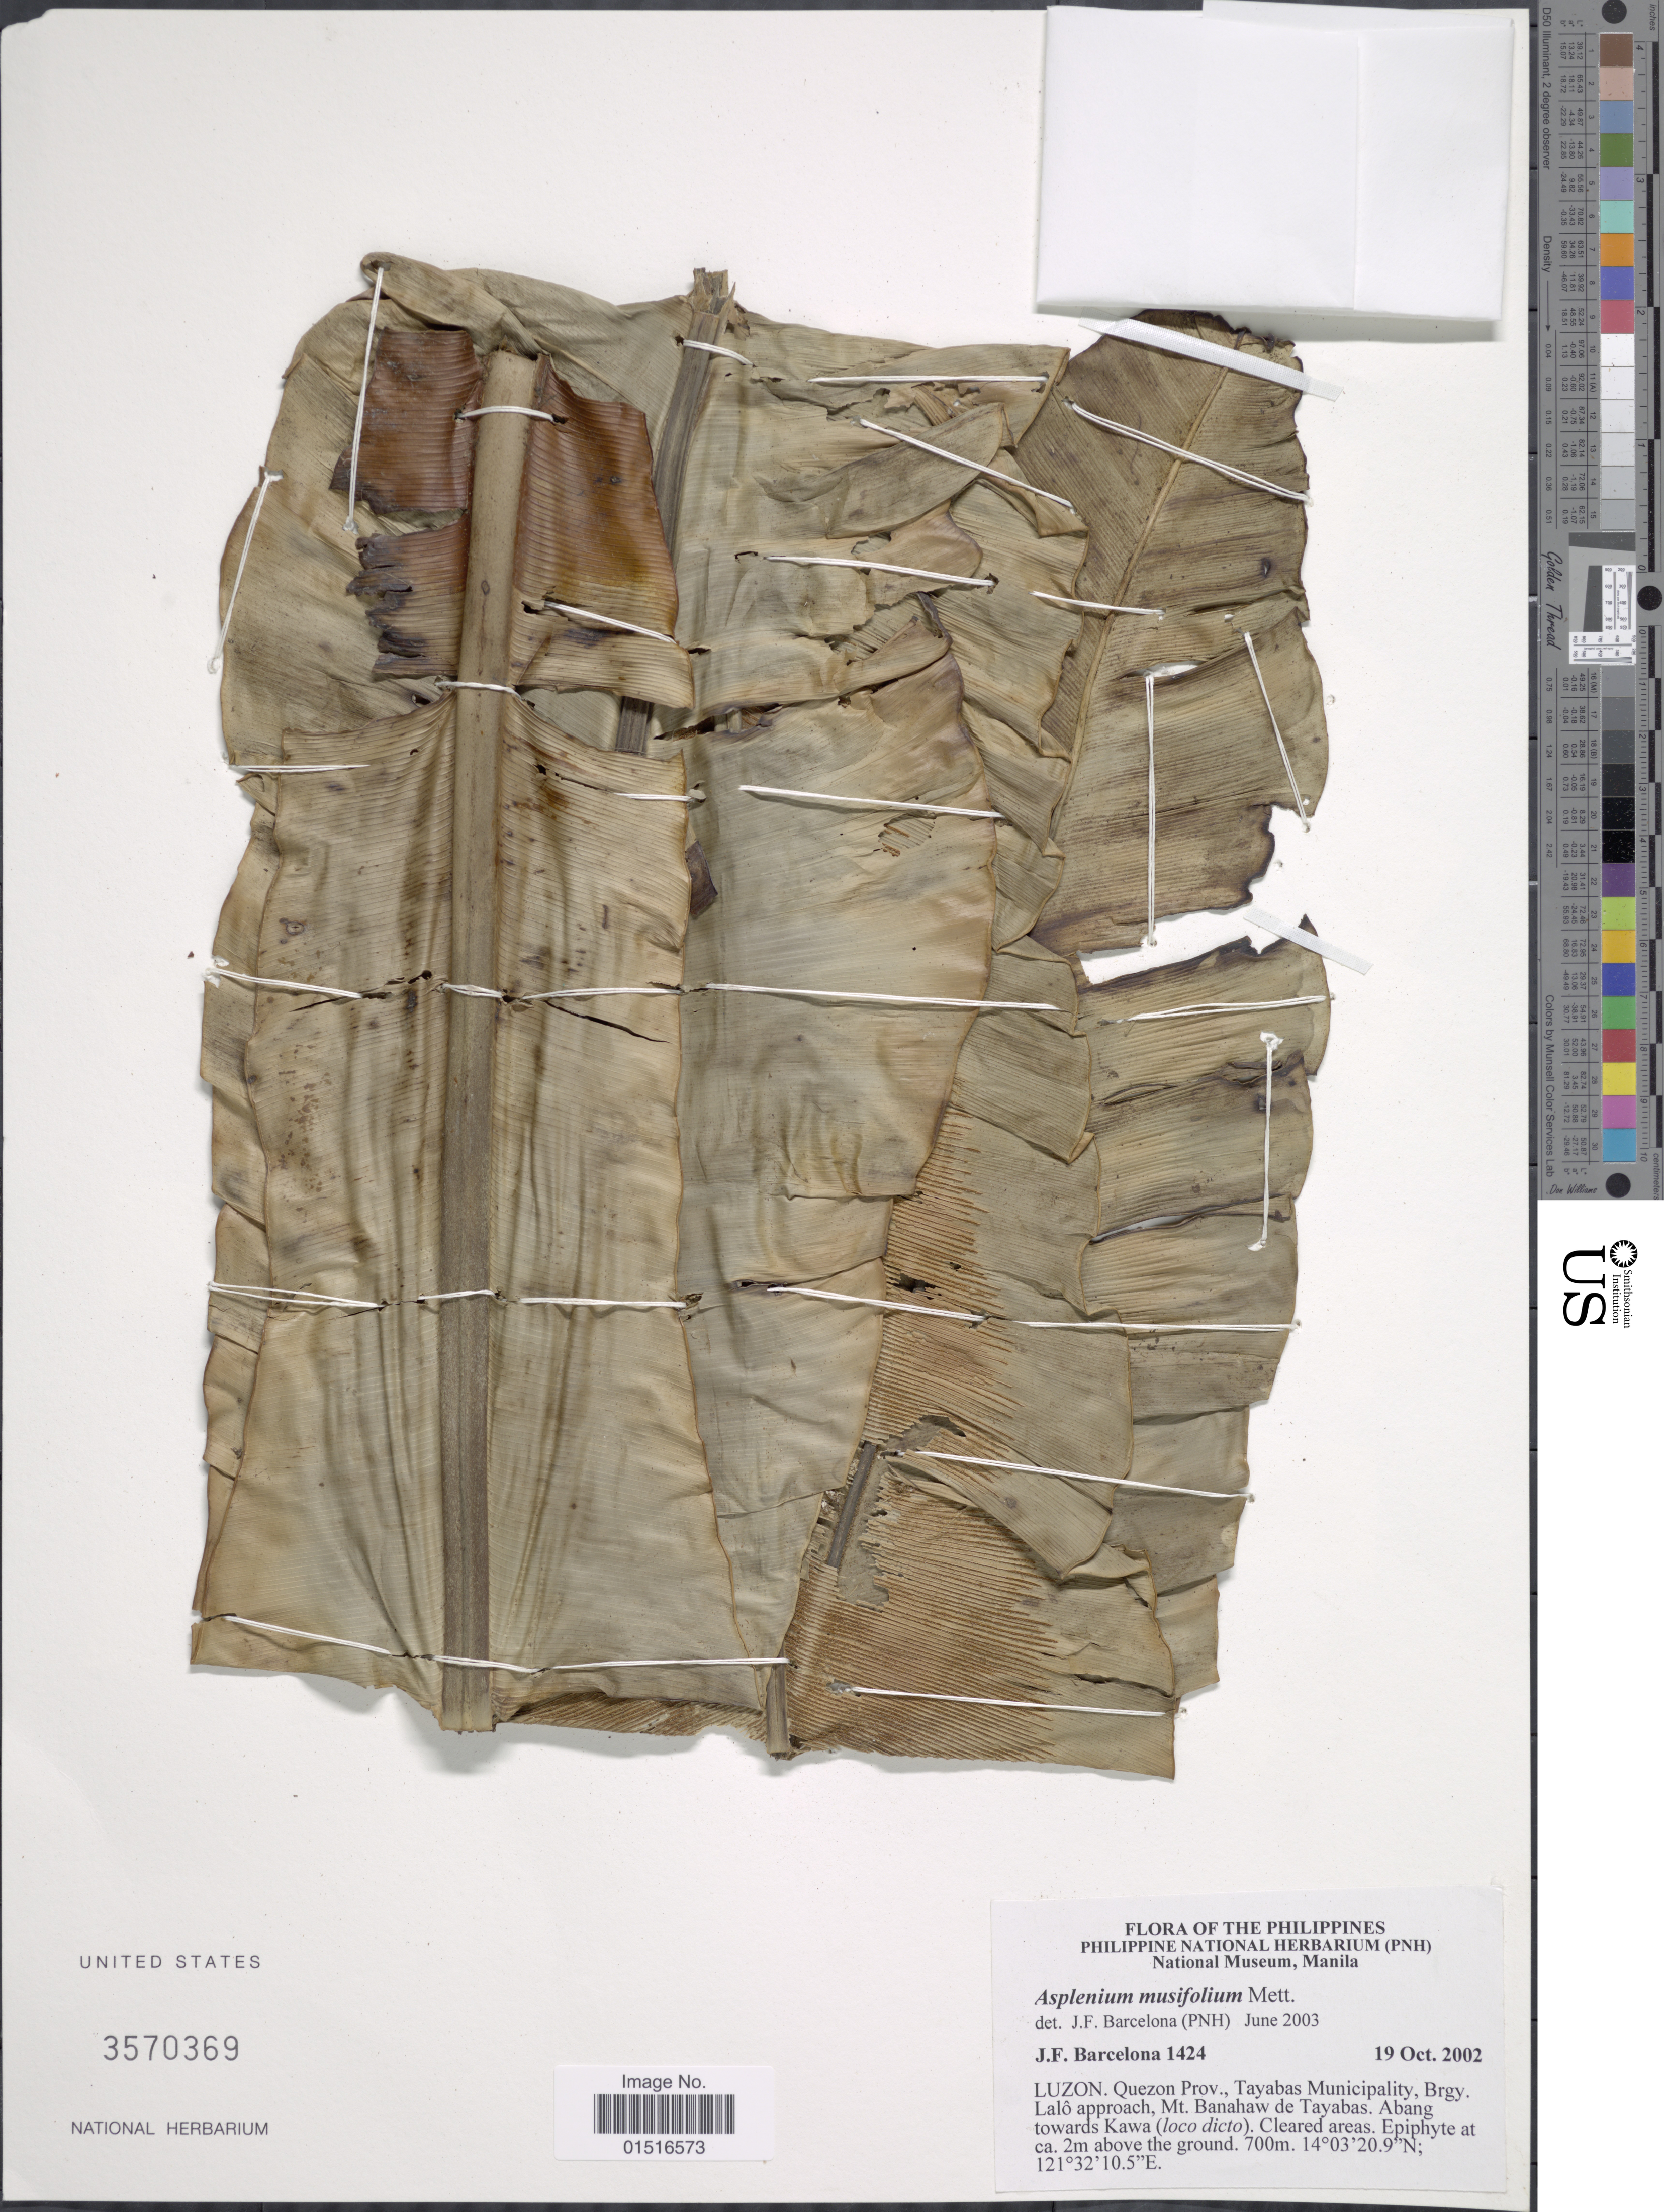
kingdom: Plantae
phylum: Tracheophyta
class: Polypodiopsida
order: Polypodiales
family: Aspleniaceae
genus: Asplenium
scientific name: Asplenium musifolium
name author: Mett.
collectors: J. F. Barcelona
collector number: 1424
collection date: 2002-10-19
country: Philippines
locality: Luzon, Quezon prov., Tayabas Municipality, Brgy. Lalo approach, Mt. Banahaw de Tayabas, Abang towards Kawa (loco dicto),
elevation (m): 700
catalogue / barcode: US 3570369